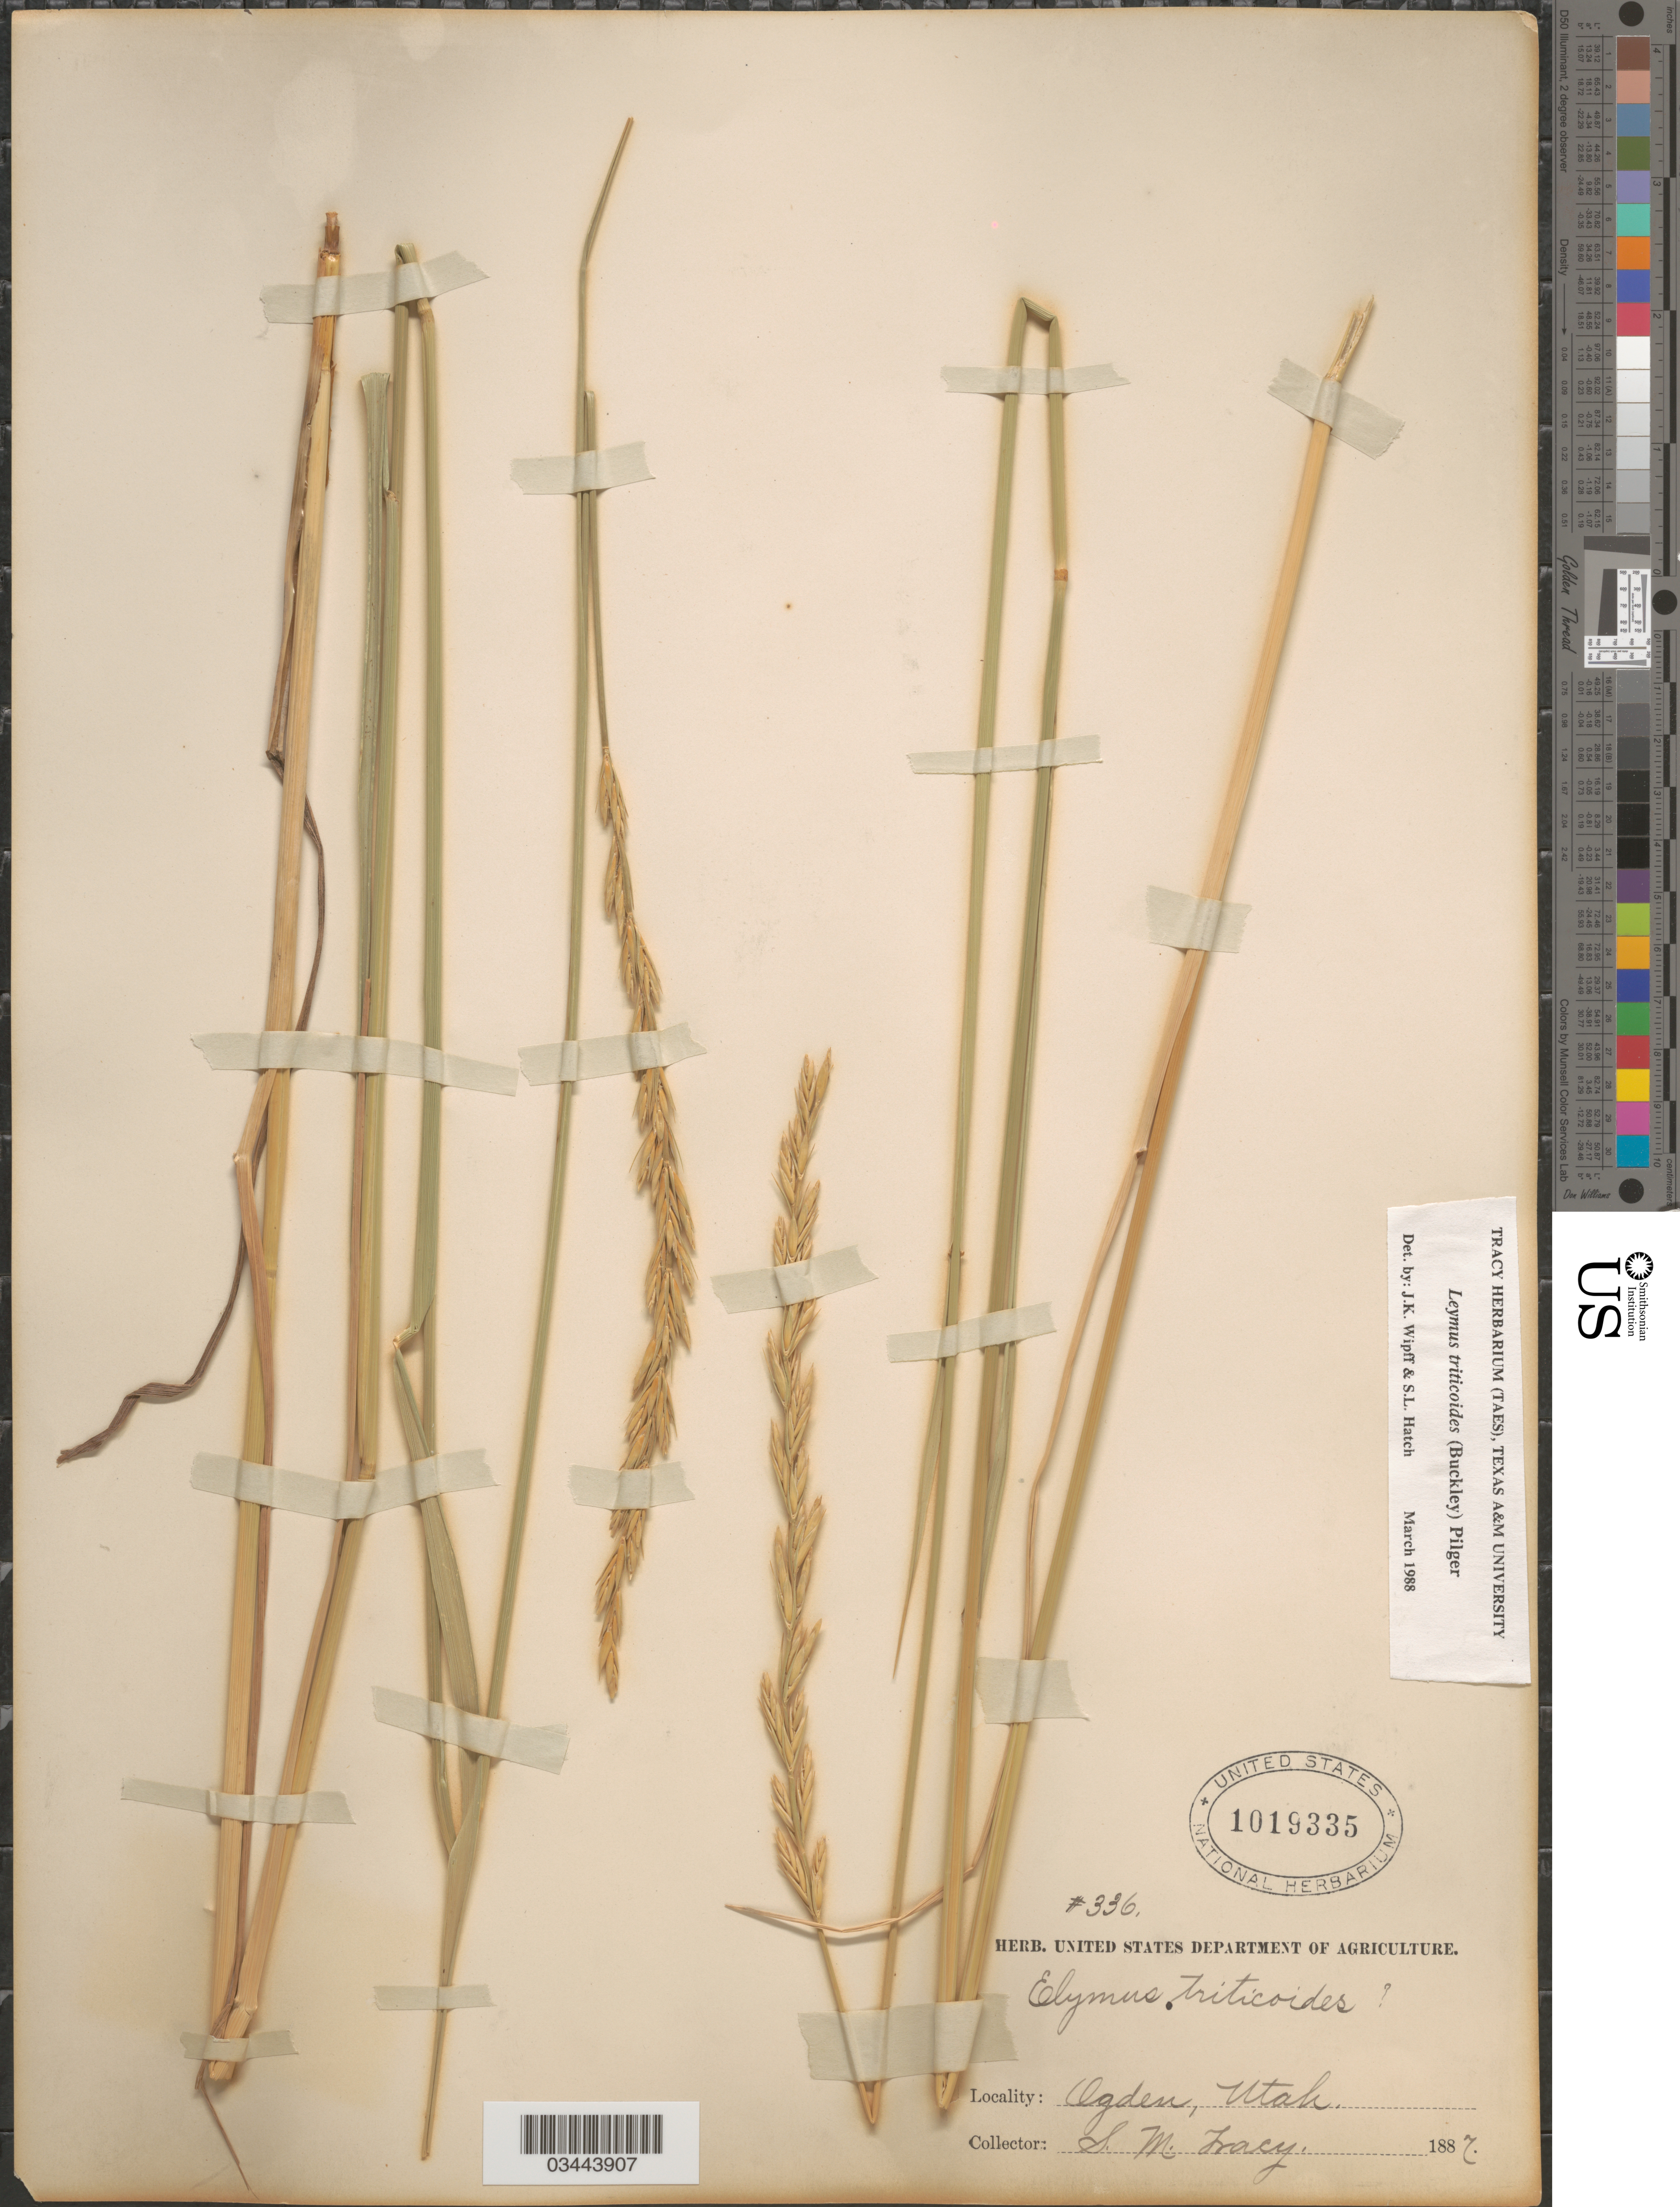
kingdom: Plantae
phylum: Tracheophyta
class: Liliopsida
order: Poales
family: Poaceae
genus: Leymus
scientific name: Leymus triticoides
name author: (Buckley) Pilg.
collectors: S. M. Tracy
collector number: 336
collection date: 1887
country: United States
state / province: Utah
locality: Ogden.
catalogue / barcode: US 1019335